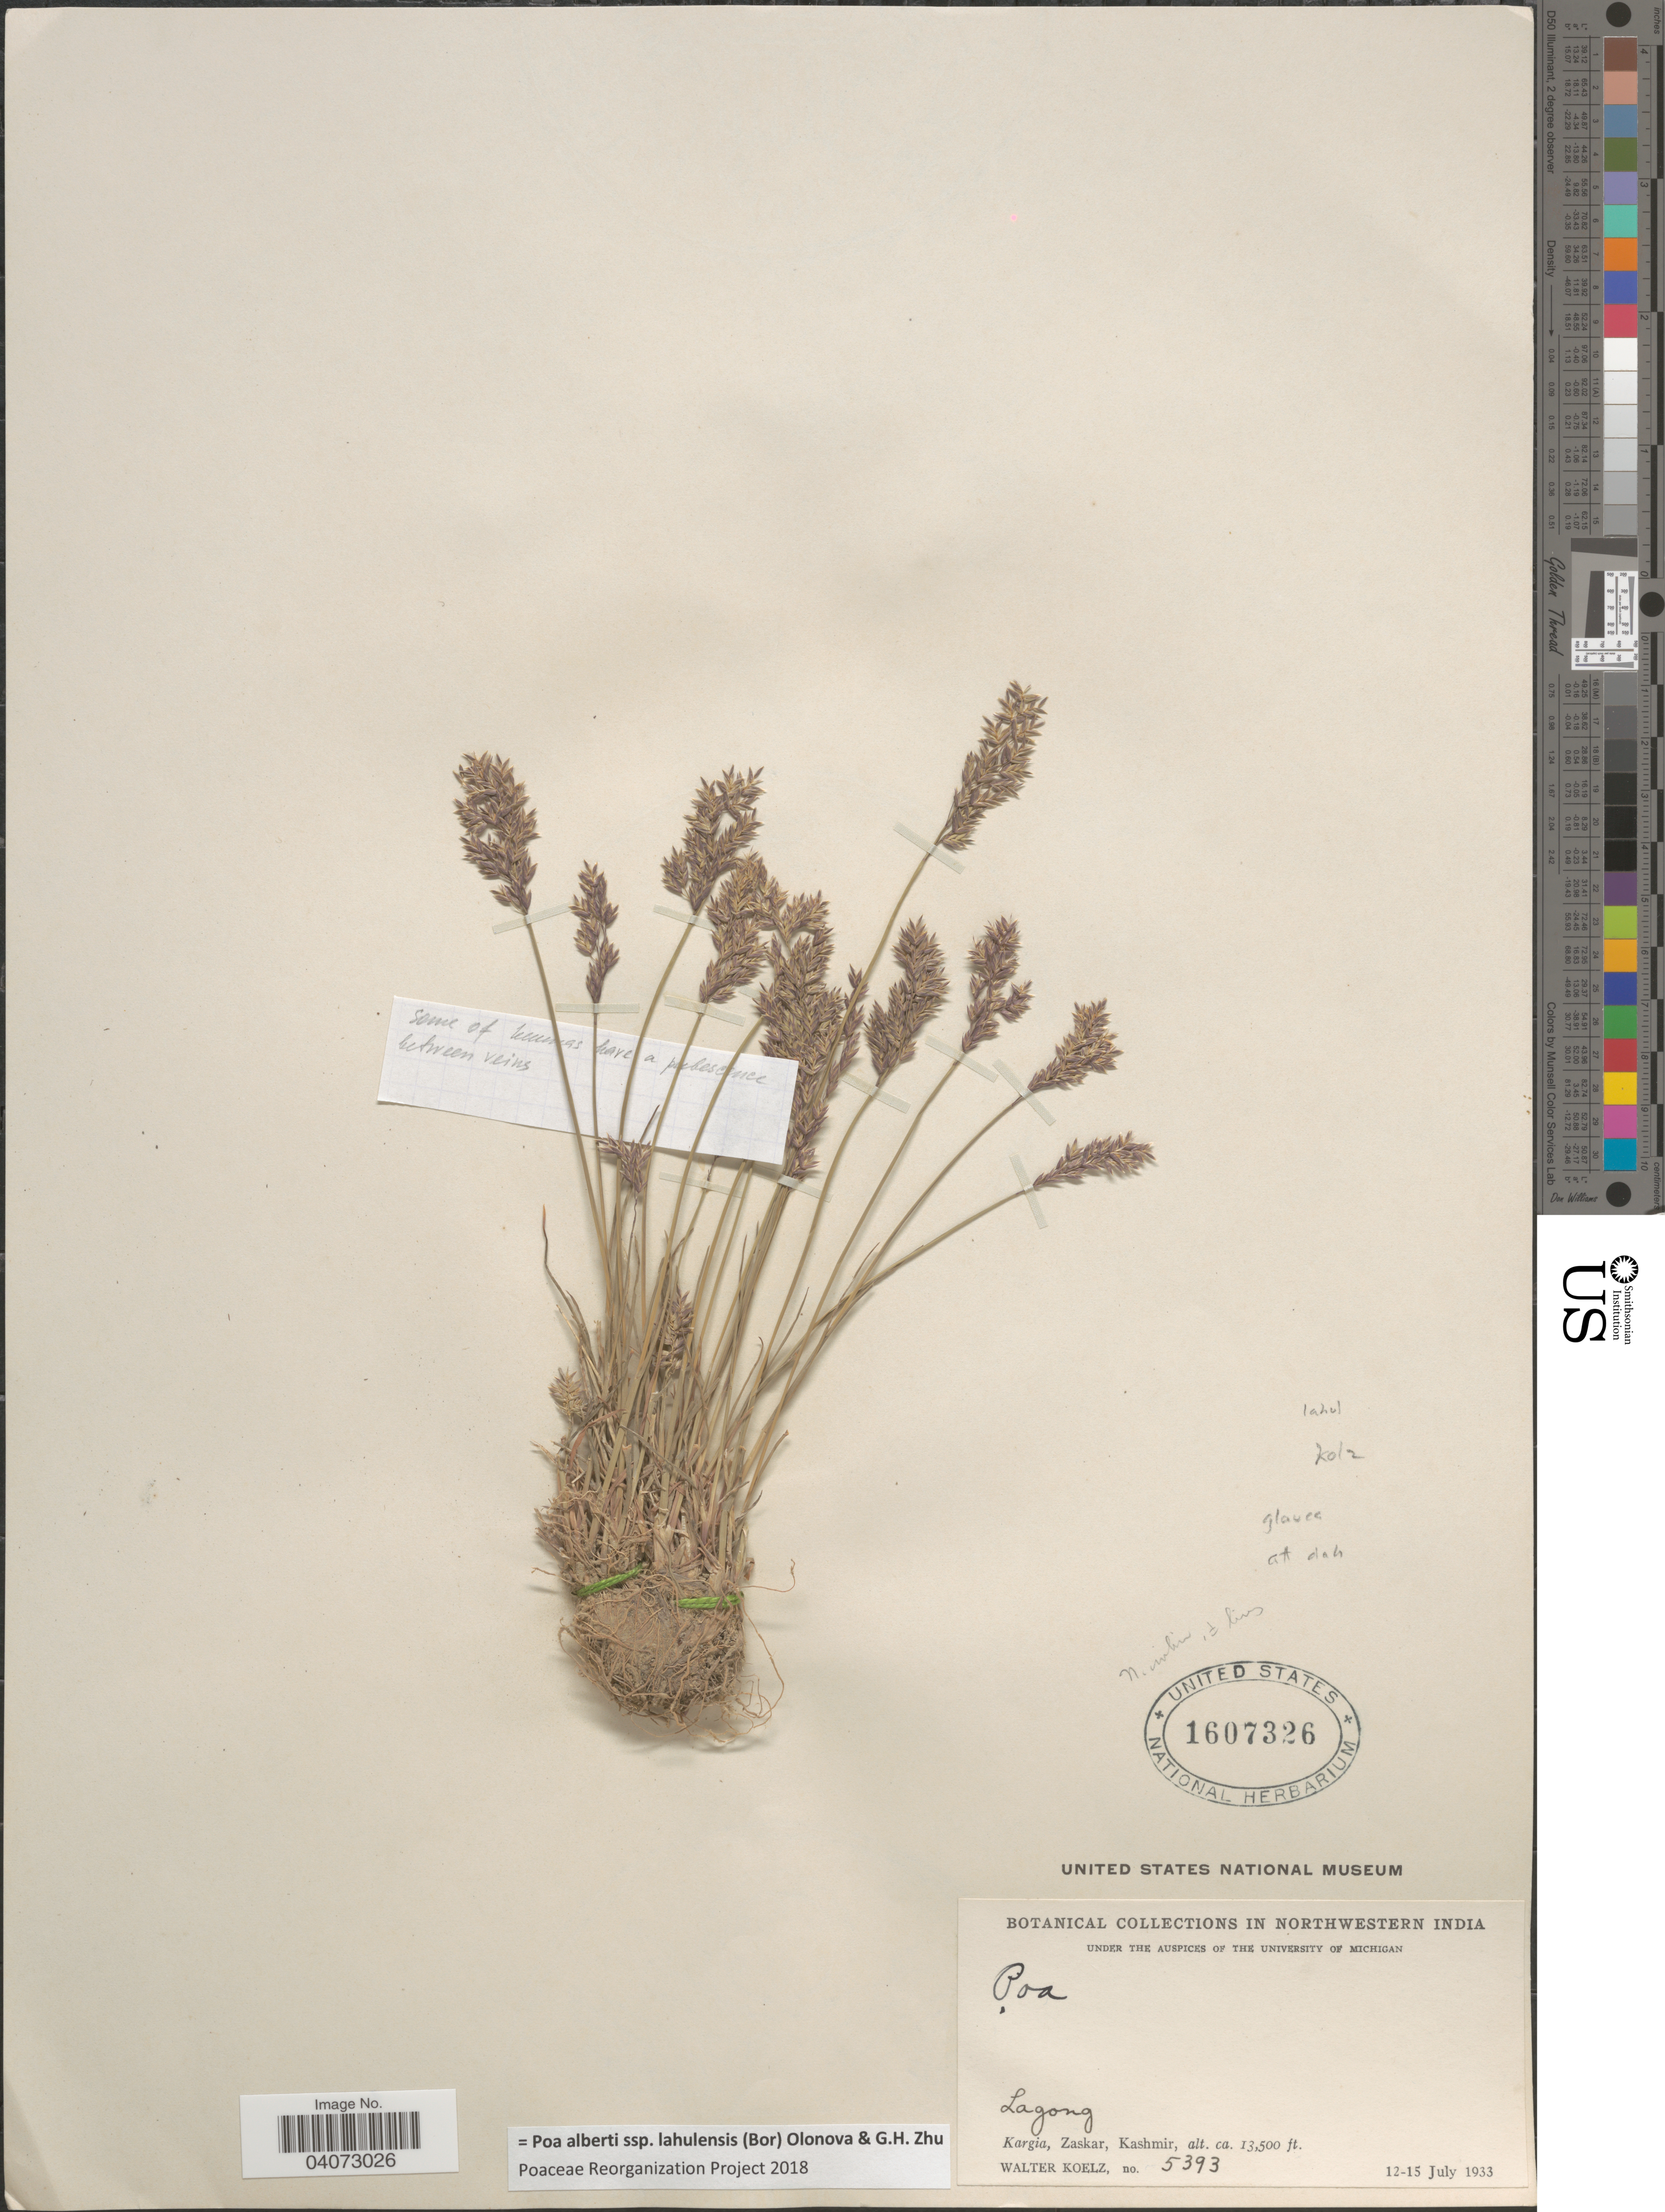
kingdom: Plantae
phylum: Tracheophyta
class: Liliopsida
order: Poales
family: Poaceae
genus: Poa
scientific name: Poa albertii subsp. lahulensis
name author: (Bor) Olonova & G.H. Zhu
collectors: W. N. Koelz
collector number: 5393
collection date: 1933-07-12/1933-07-15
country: India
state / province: Jammu and Kashmir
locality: Northwestern India. Lagong. Kargia, Zaskar, Kashmir.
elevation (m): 4115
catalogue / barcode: US 1607326